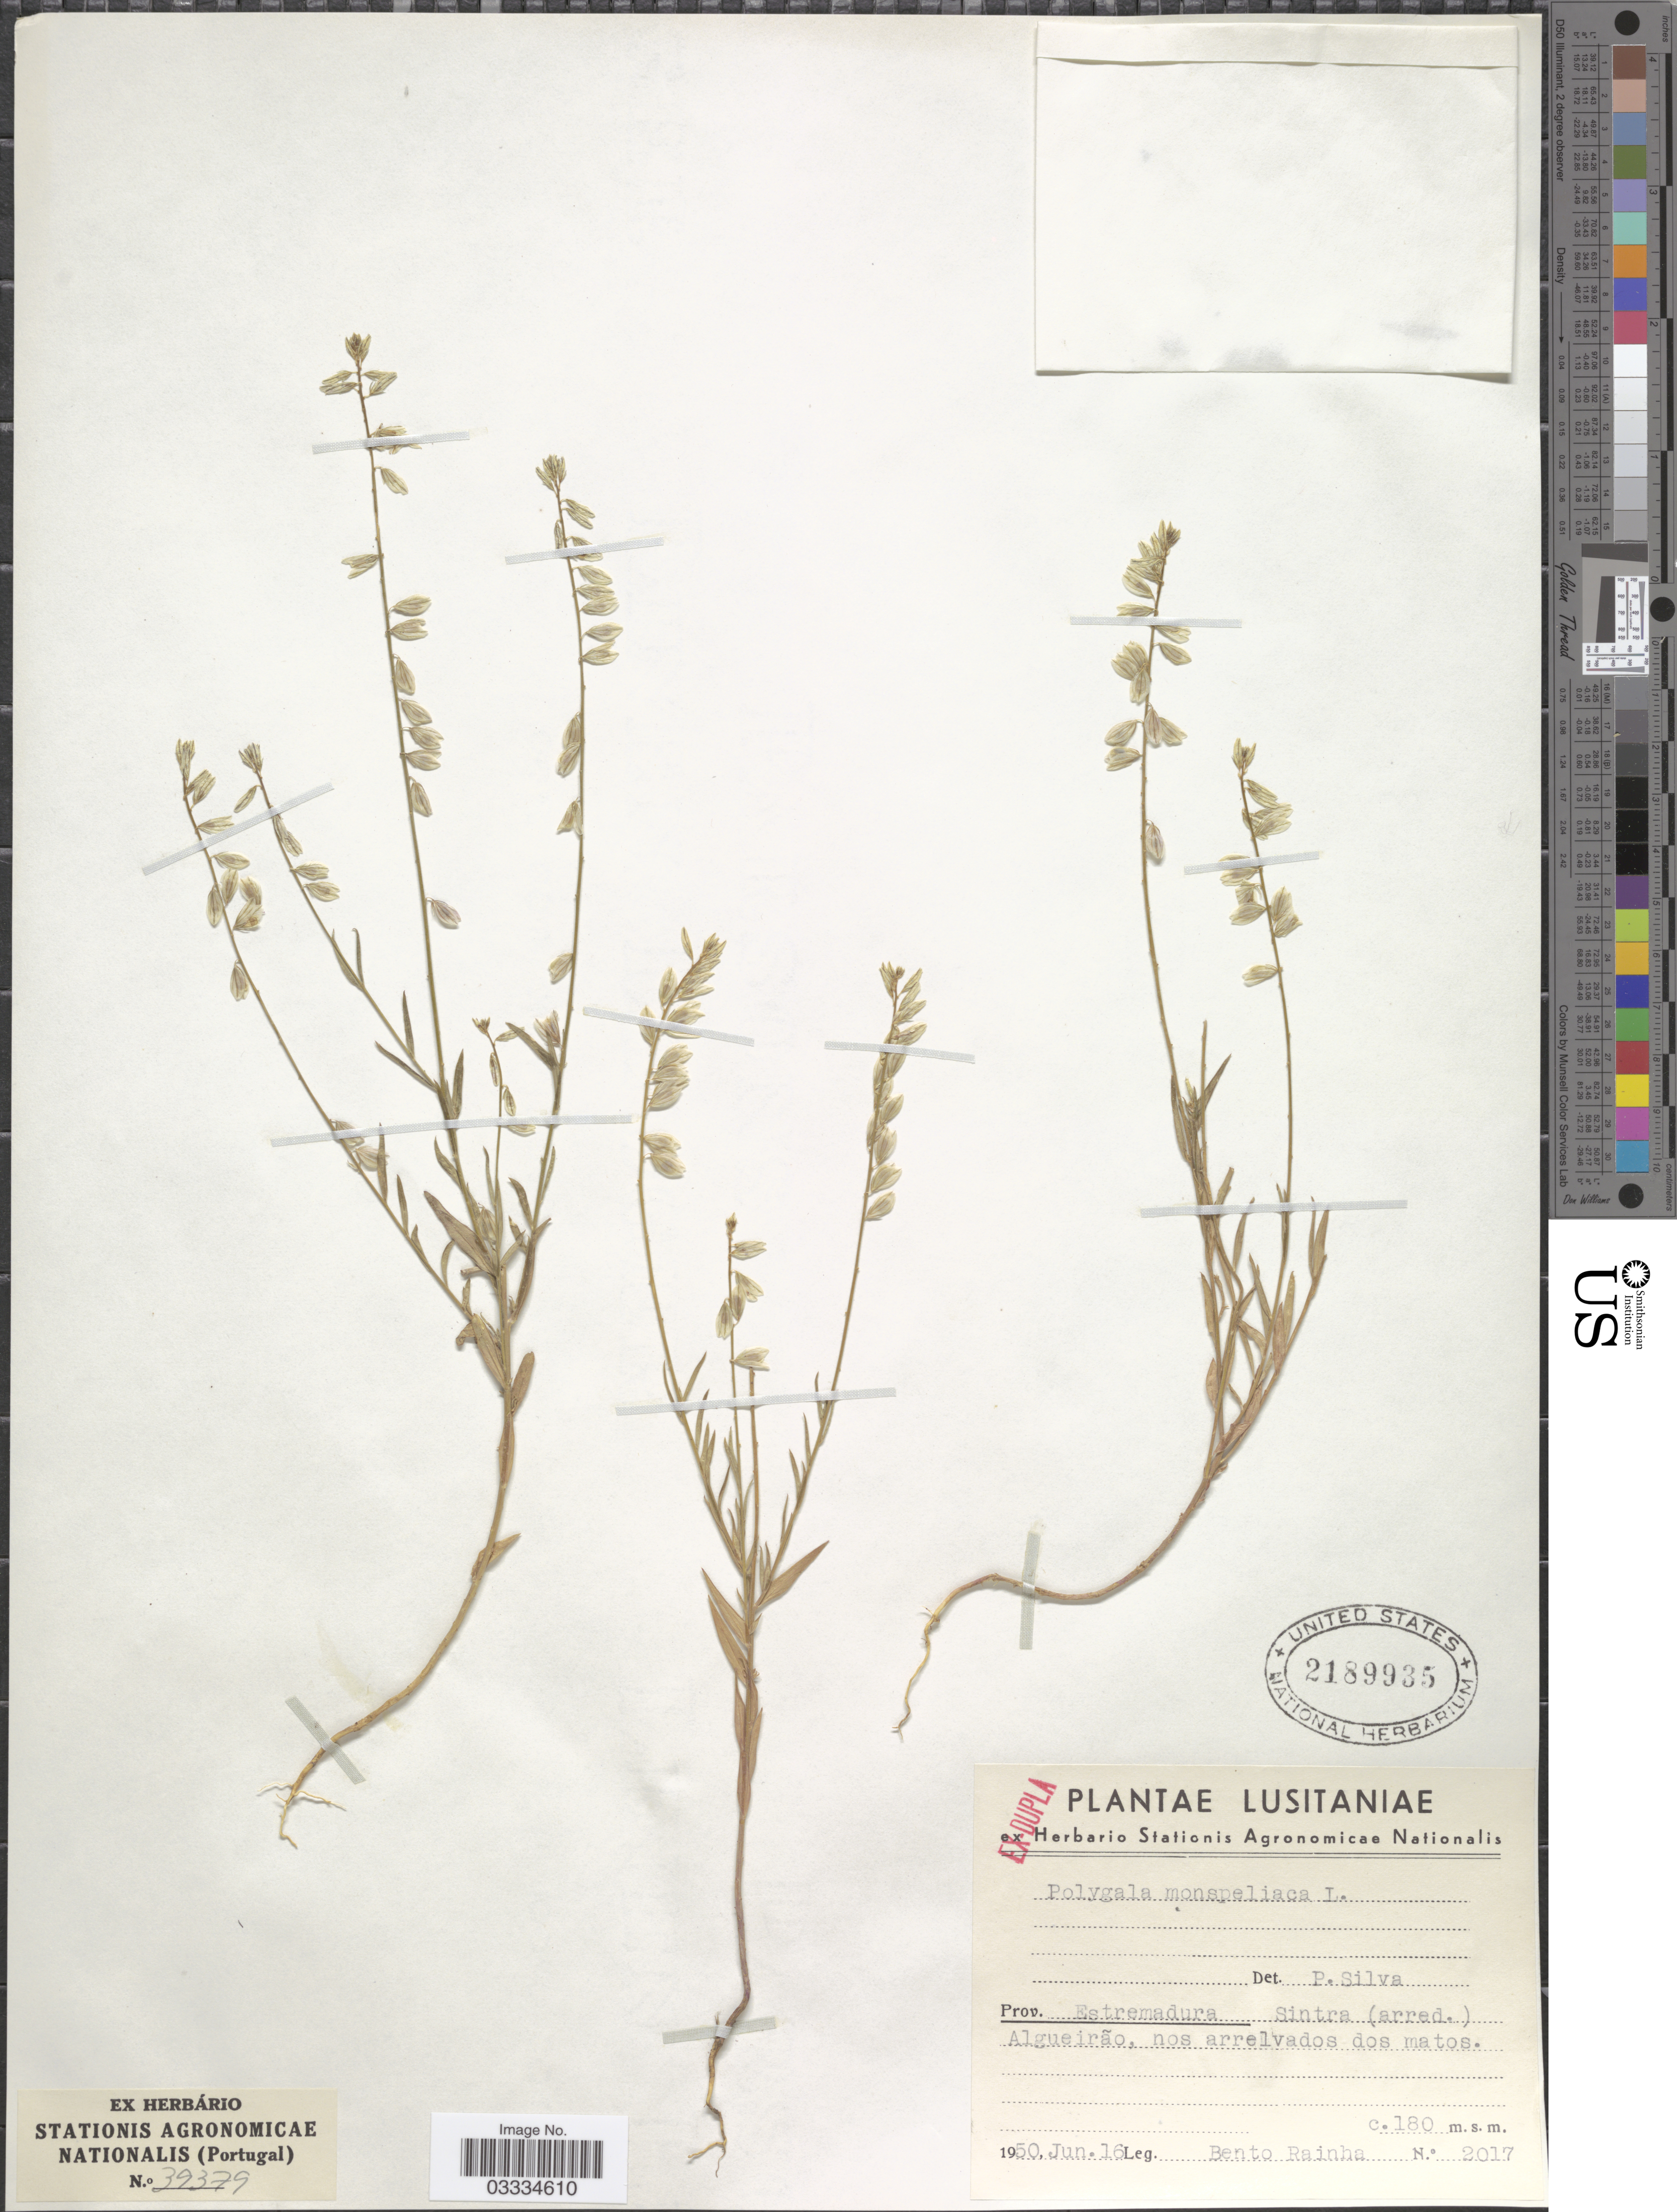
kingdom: Plantae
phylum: Tracheophyta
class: Magnoliopsida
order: Fabales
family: Polygalaceae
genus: Polygala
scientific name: Polygala monspeliaca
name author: L.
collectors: B. Rainha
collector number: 2017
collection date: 1950-06-16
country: Portugal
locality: Lusitaniae. Prov. Estremadura. Sintra (arred.). Alguerião, nos arrelvados dos matos.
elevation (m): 180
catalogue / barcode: US 2189935